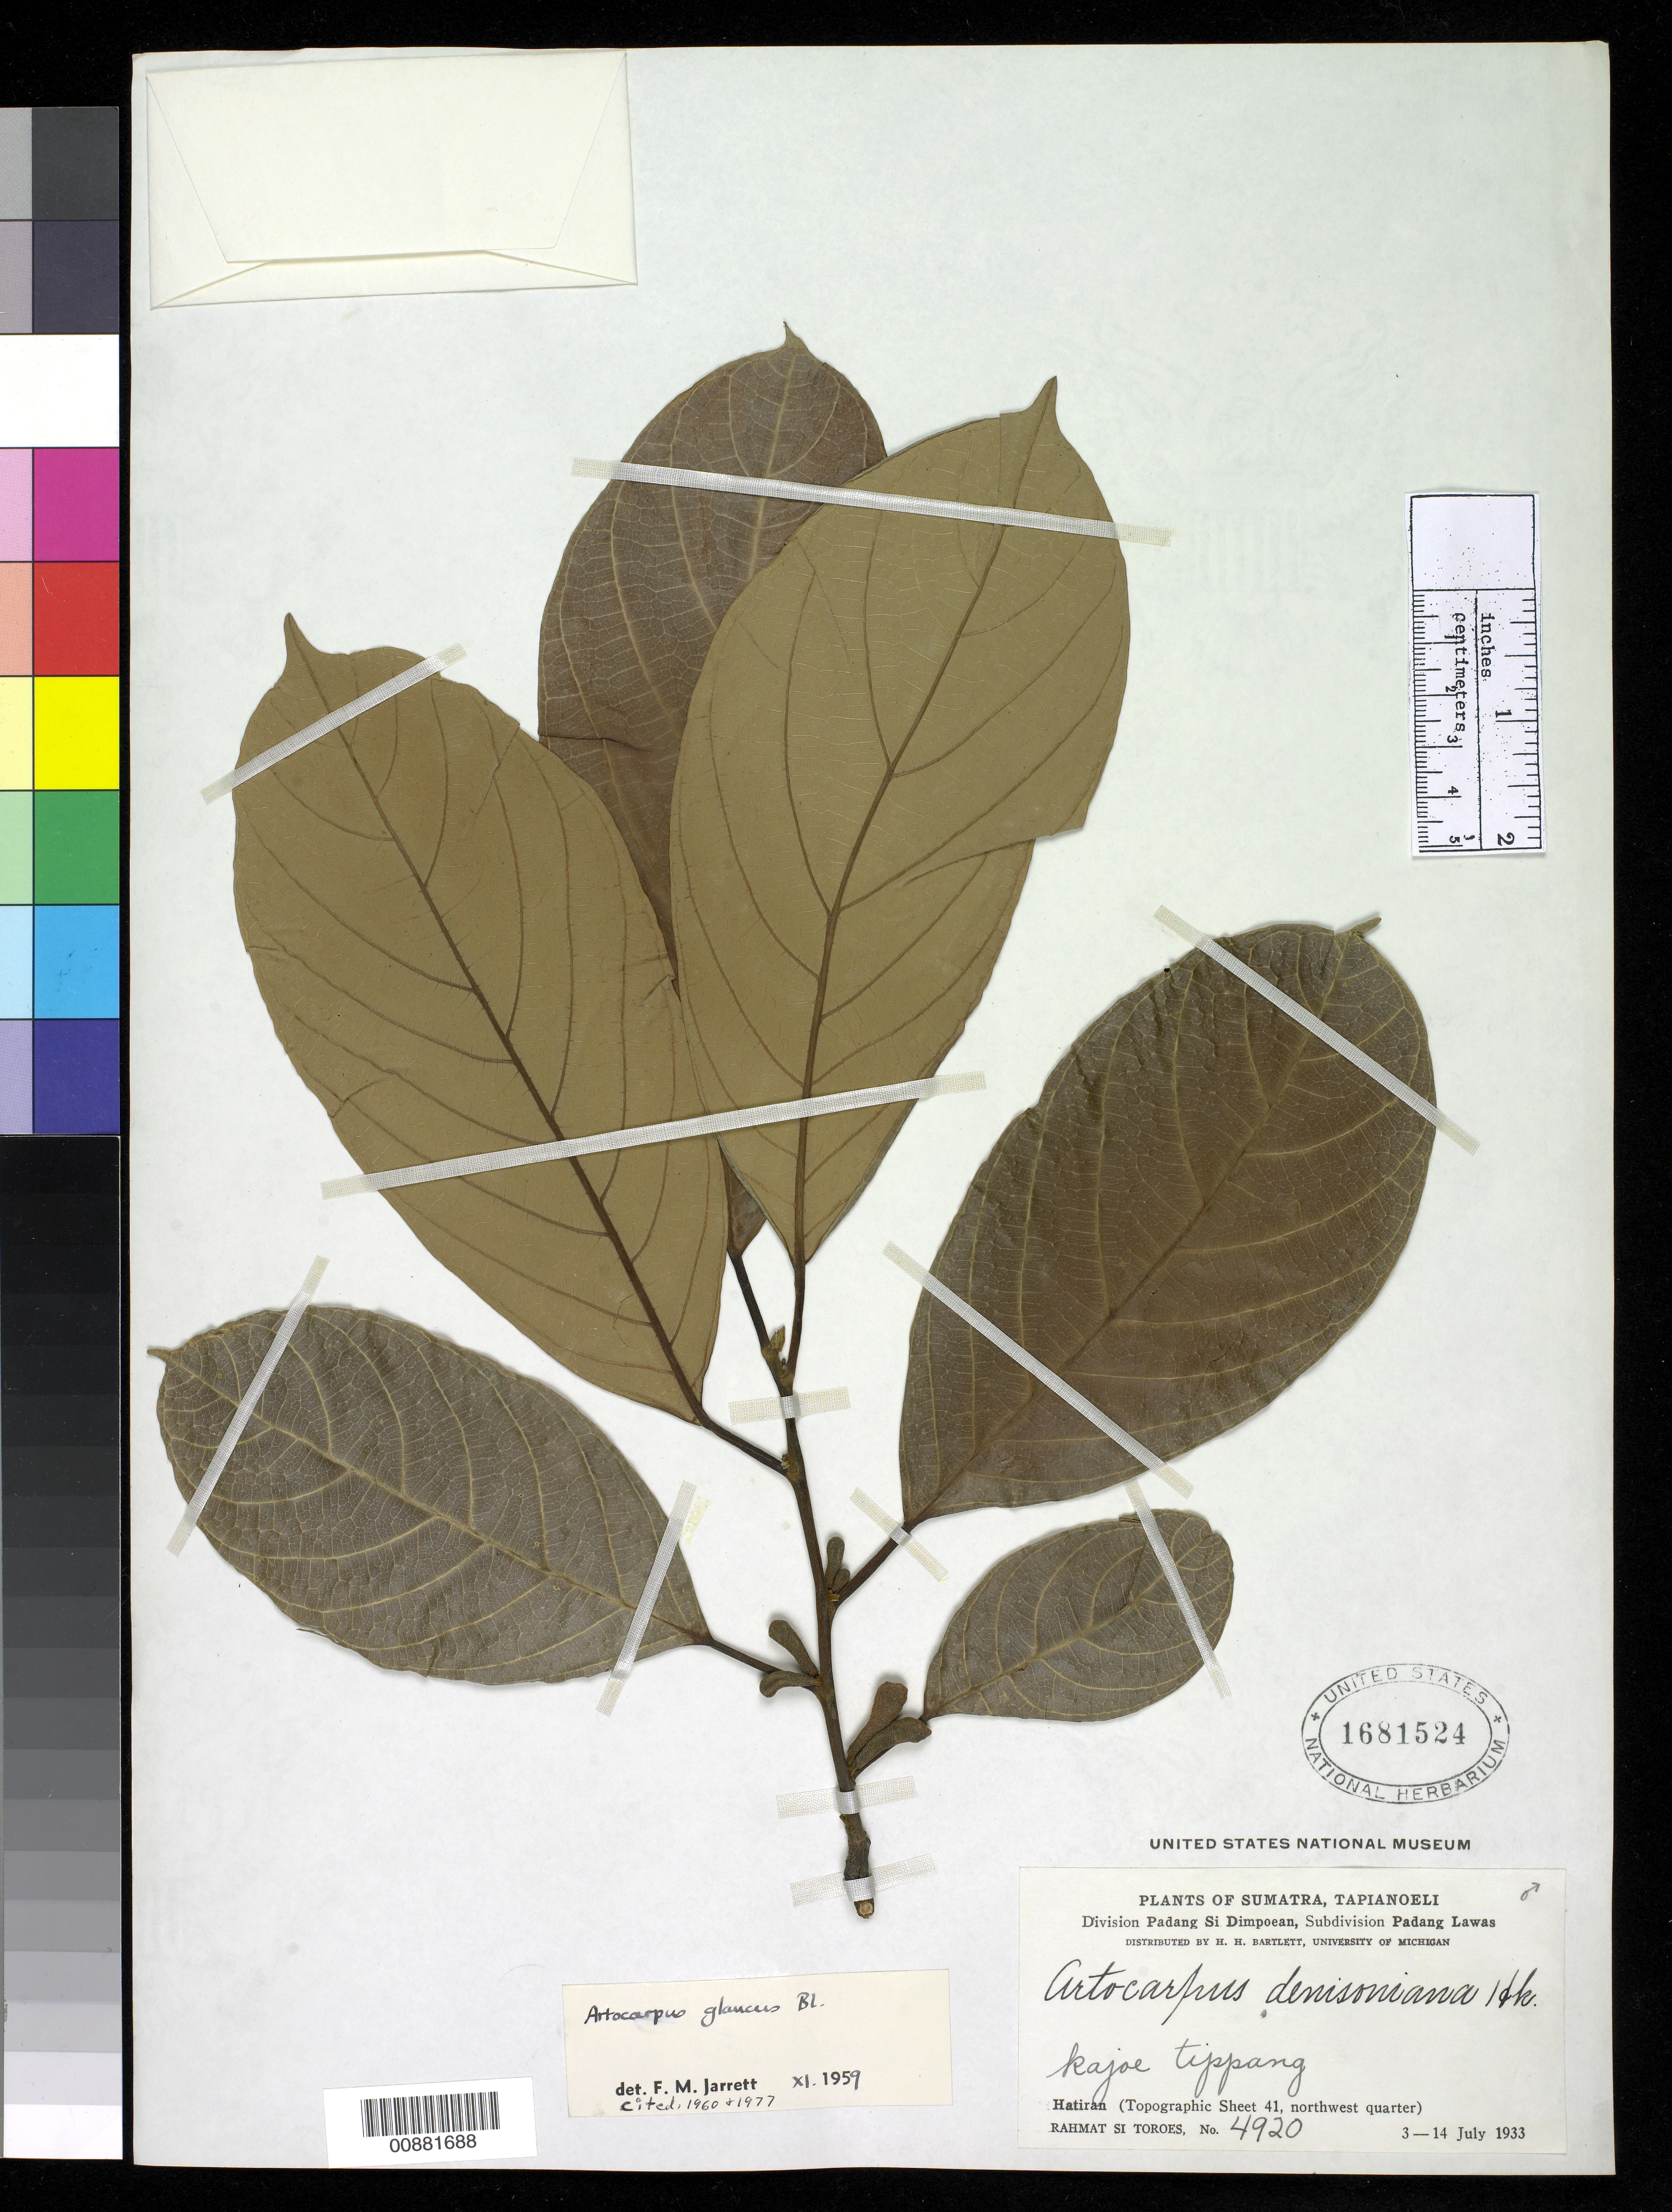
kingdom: Plantae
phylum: Tracheophyta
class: Magnoliopsida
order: Rosales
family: Moraceae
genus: Artocarpus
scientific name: Artocarpus glaucus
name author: Blume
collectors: Rahmat Si Boeea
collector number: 4920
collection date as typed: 03 Jul 1933 to 14 Jul 1933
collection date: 1933-07-03/1933-07-14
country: Indonesia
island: Sumatra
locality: Tapianoeli, Hatiran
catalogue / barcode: US 1681524